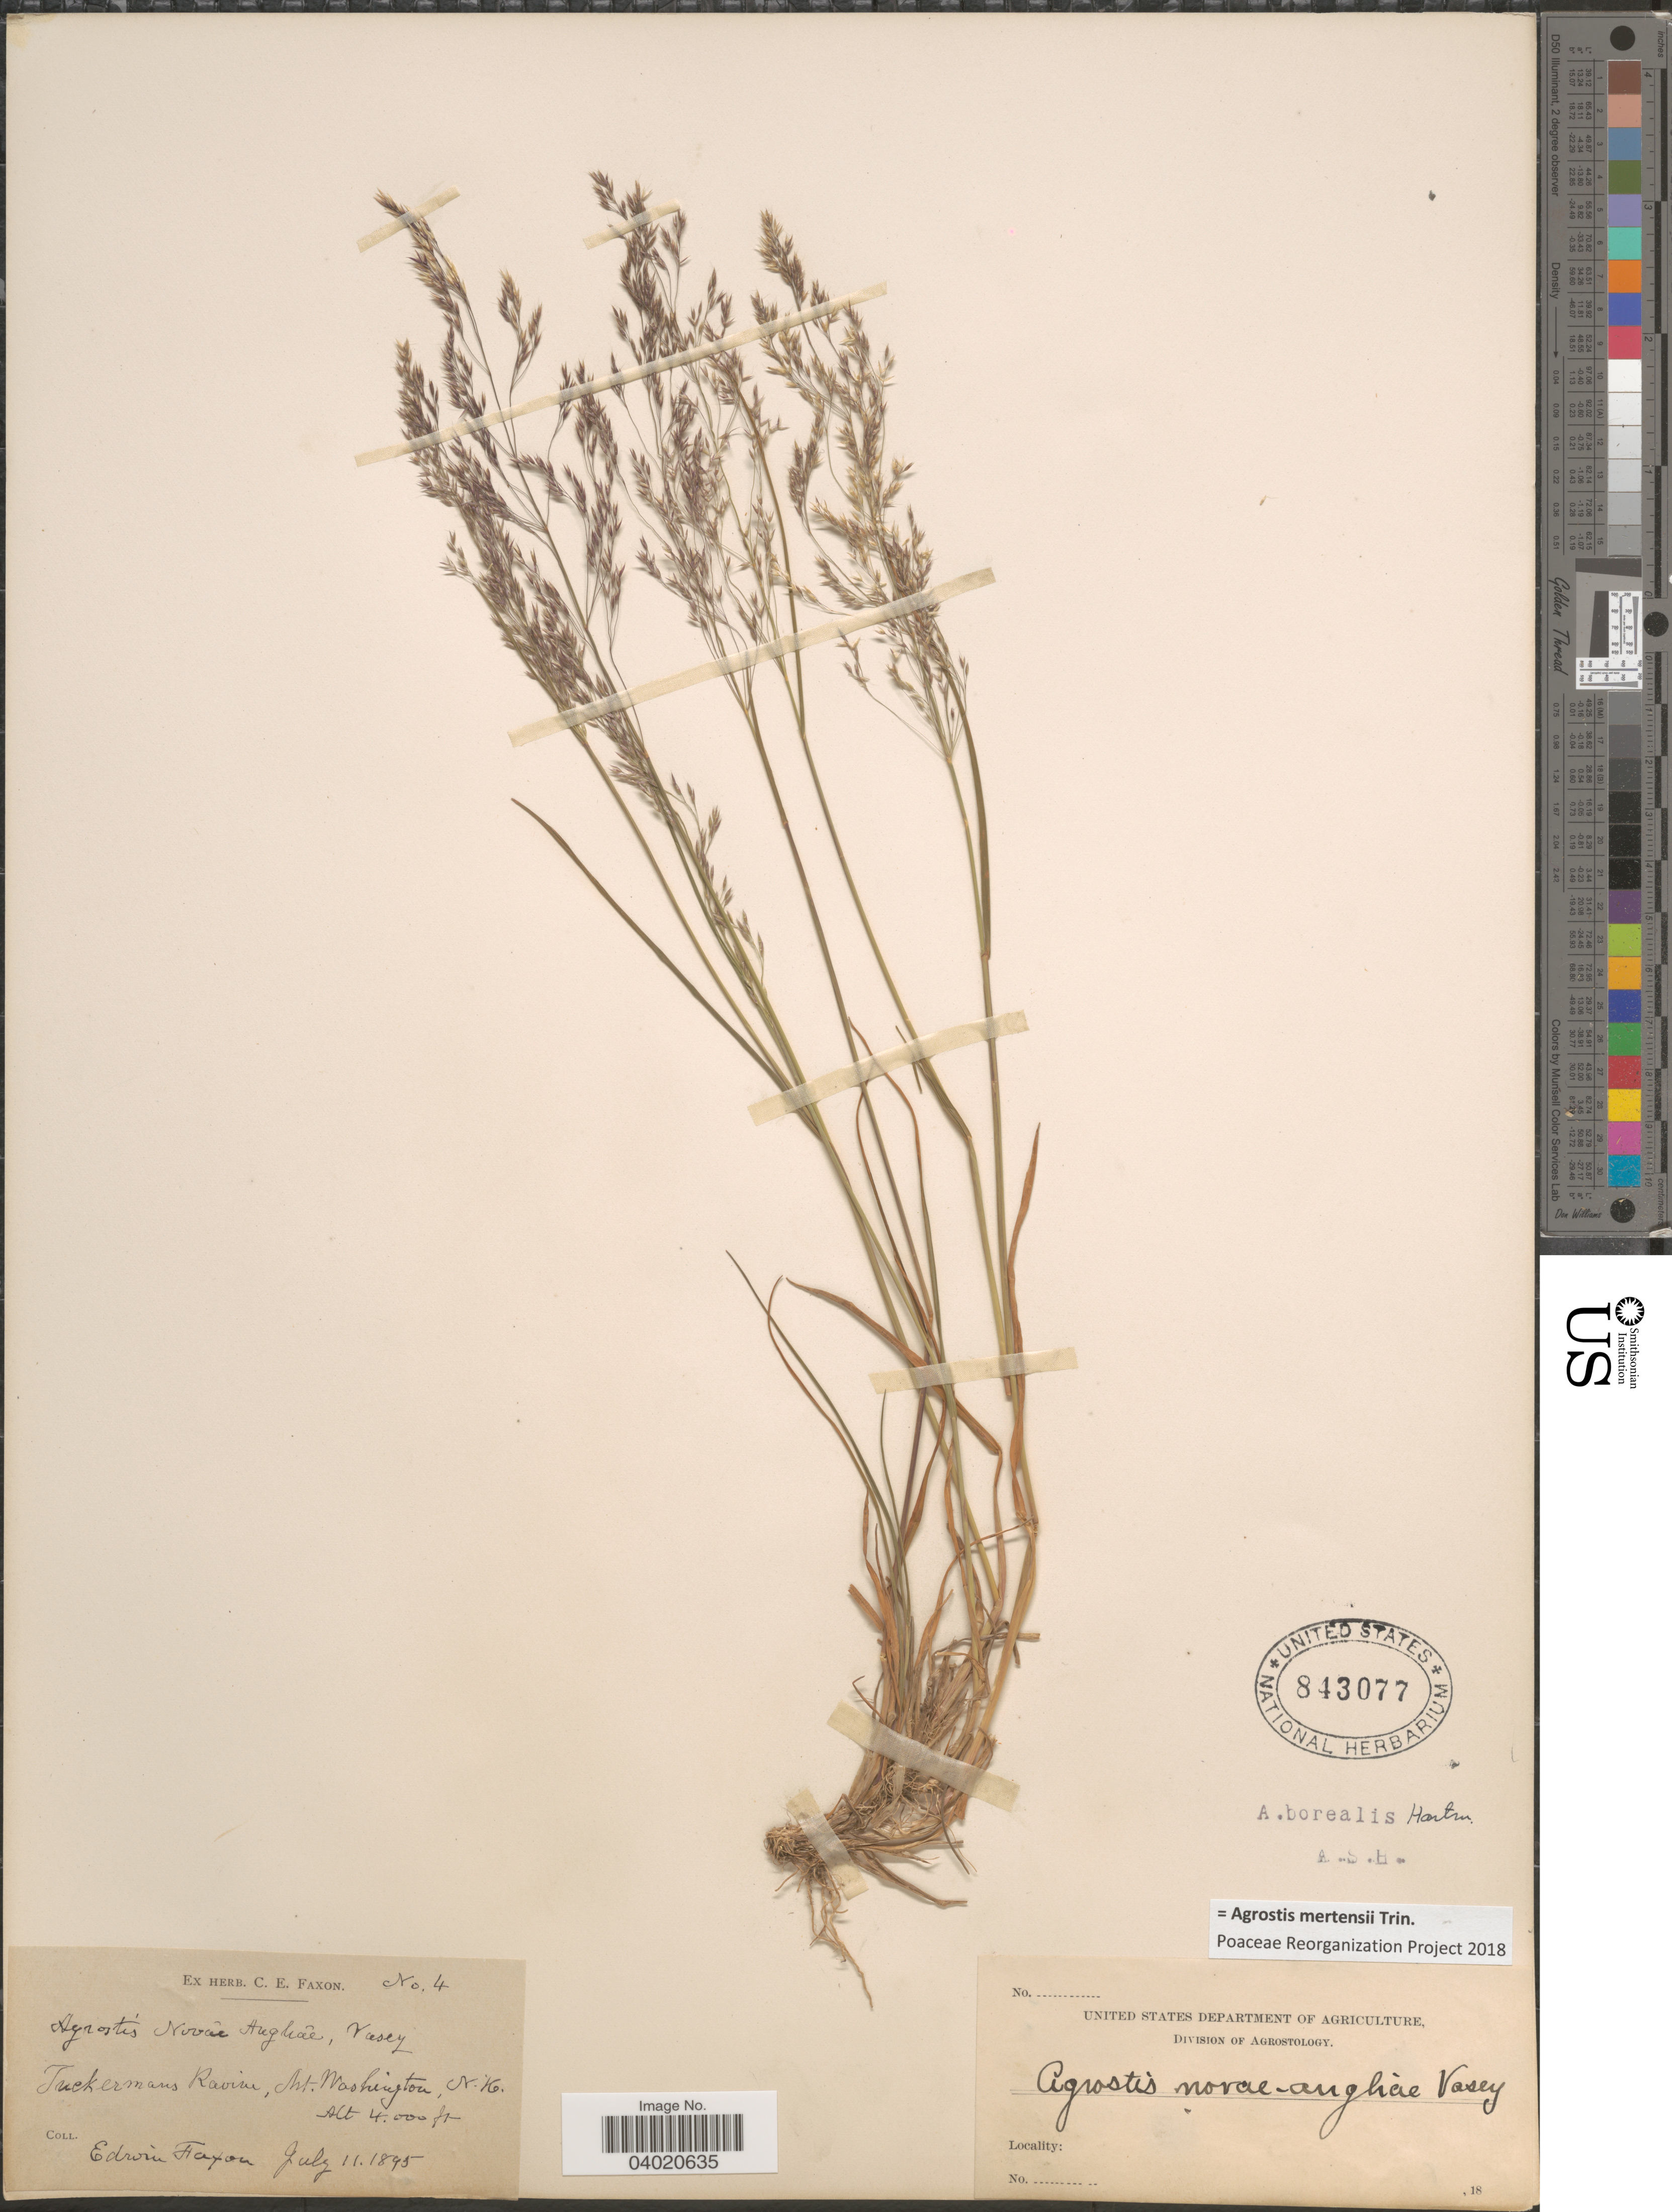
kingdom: Plantae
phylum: Tracheophyta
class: Liliopsida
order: Poales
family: Poaceae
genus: Agrostis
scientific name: Agrostis mertensii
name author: Trin.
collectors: E. Faxon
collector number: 4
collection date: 1895-07-11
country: United States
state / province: New Hampshire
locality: Tuckermans Ravine, Mt. Washington.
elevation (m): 1219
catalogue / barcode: US 843077